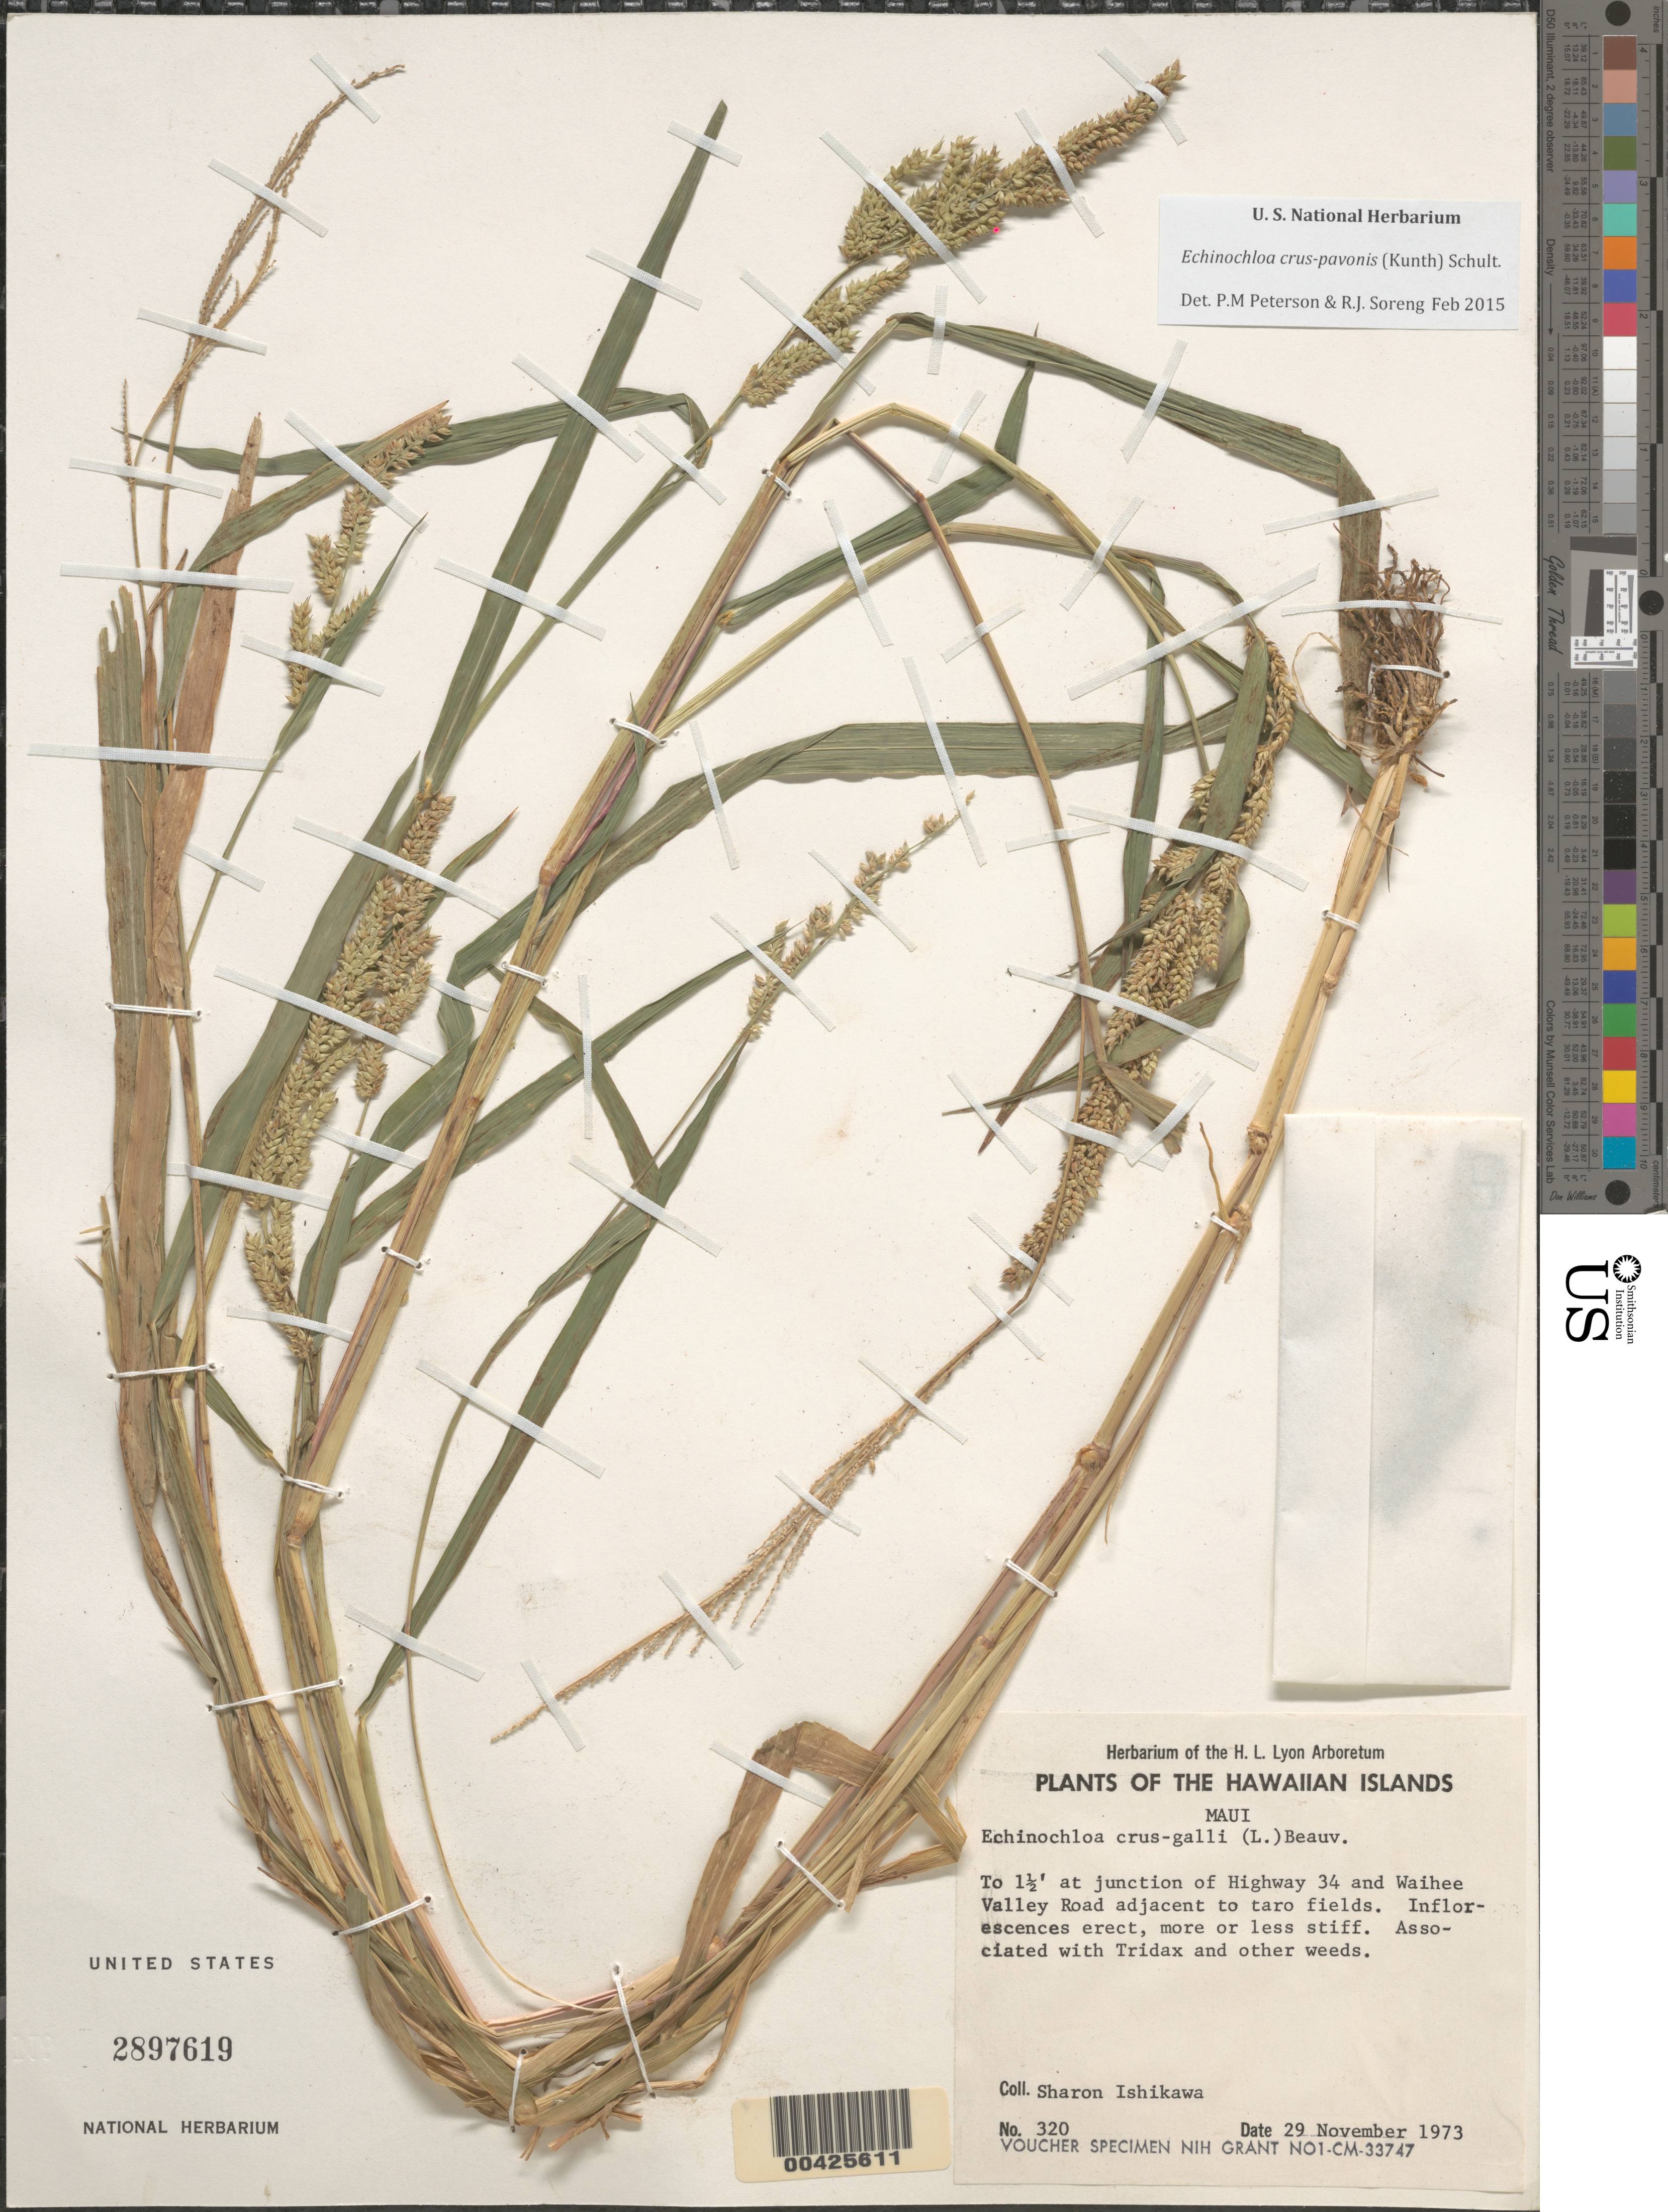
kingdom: Plantae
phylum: Tracheophyta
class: Liliopsida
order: Poales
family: Poaceae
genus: Echinochloa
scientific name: Echinochloa crus-galli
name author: (L.) P. Beauv.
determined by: Wagner, W. L., (BOT), Smithsonian Institution - National Museum of Natural History (UNITED STATES)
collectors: S. S. Ishikawa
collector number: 320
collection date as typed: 29 Nov 1973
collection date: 1973-11-29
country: United States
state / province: Hawaii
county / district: Maui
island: Maui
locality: To 1.5 ft at junction of Highway 34 and Waihee Valley Road adjacent to taro fields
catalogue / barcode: US 2897619